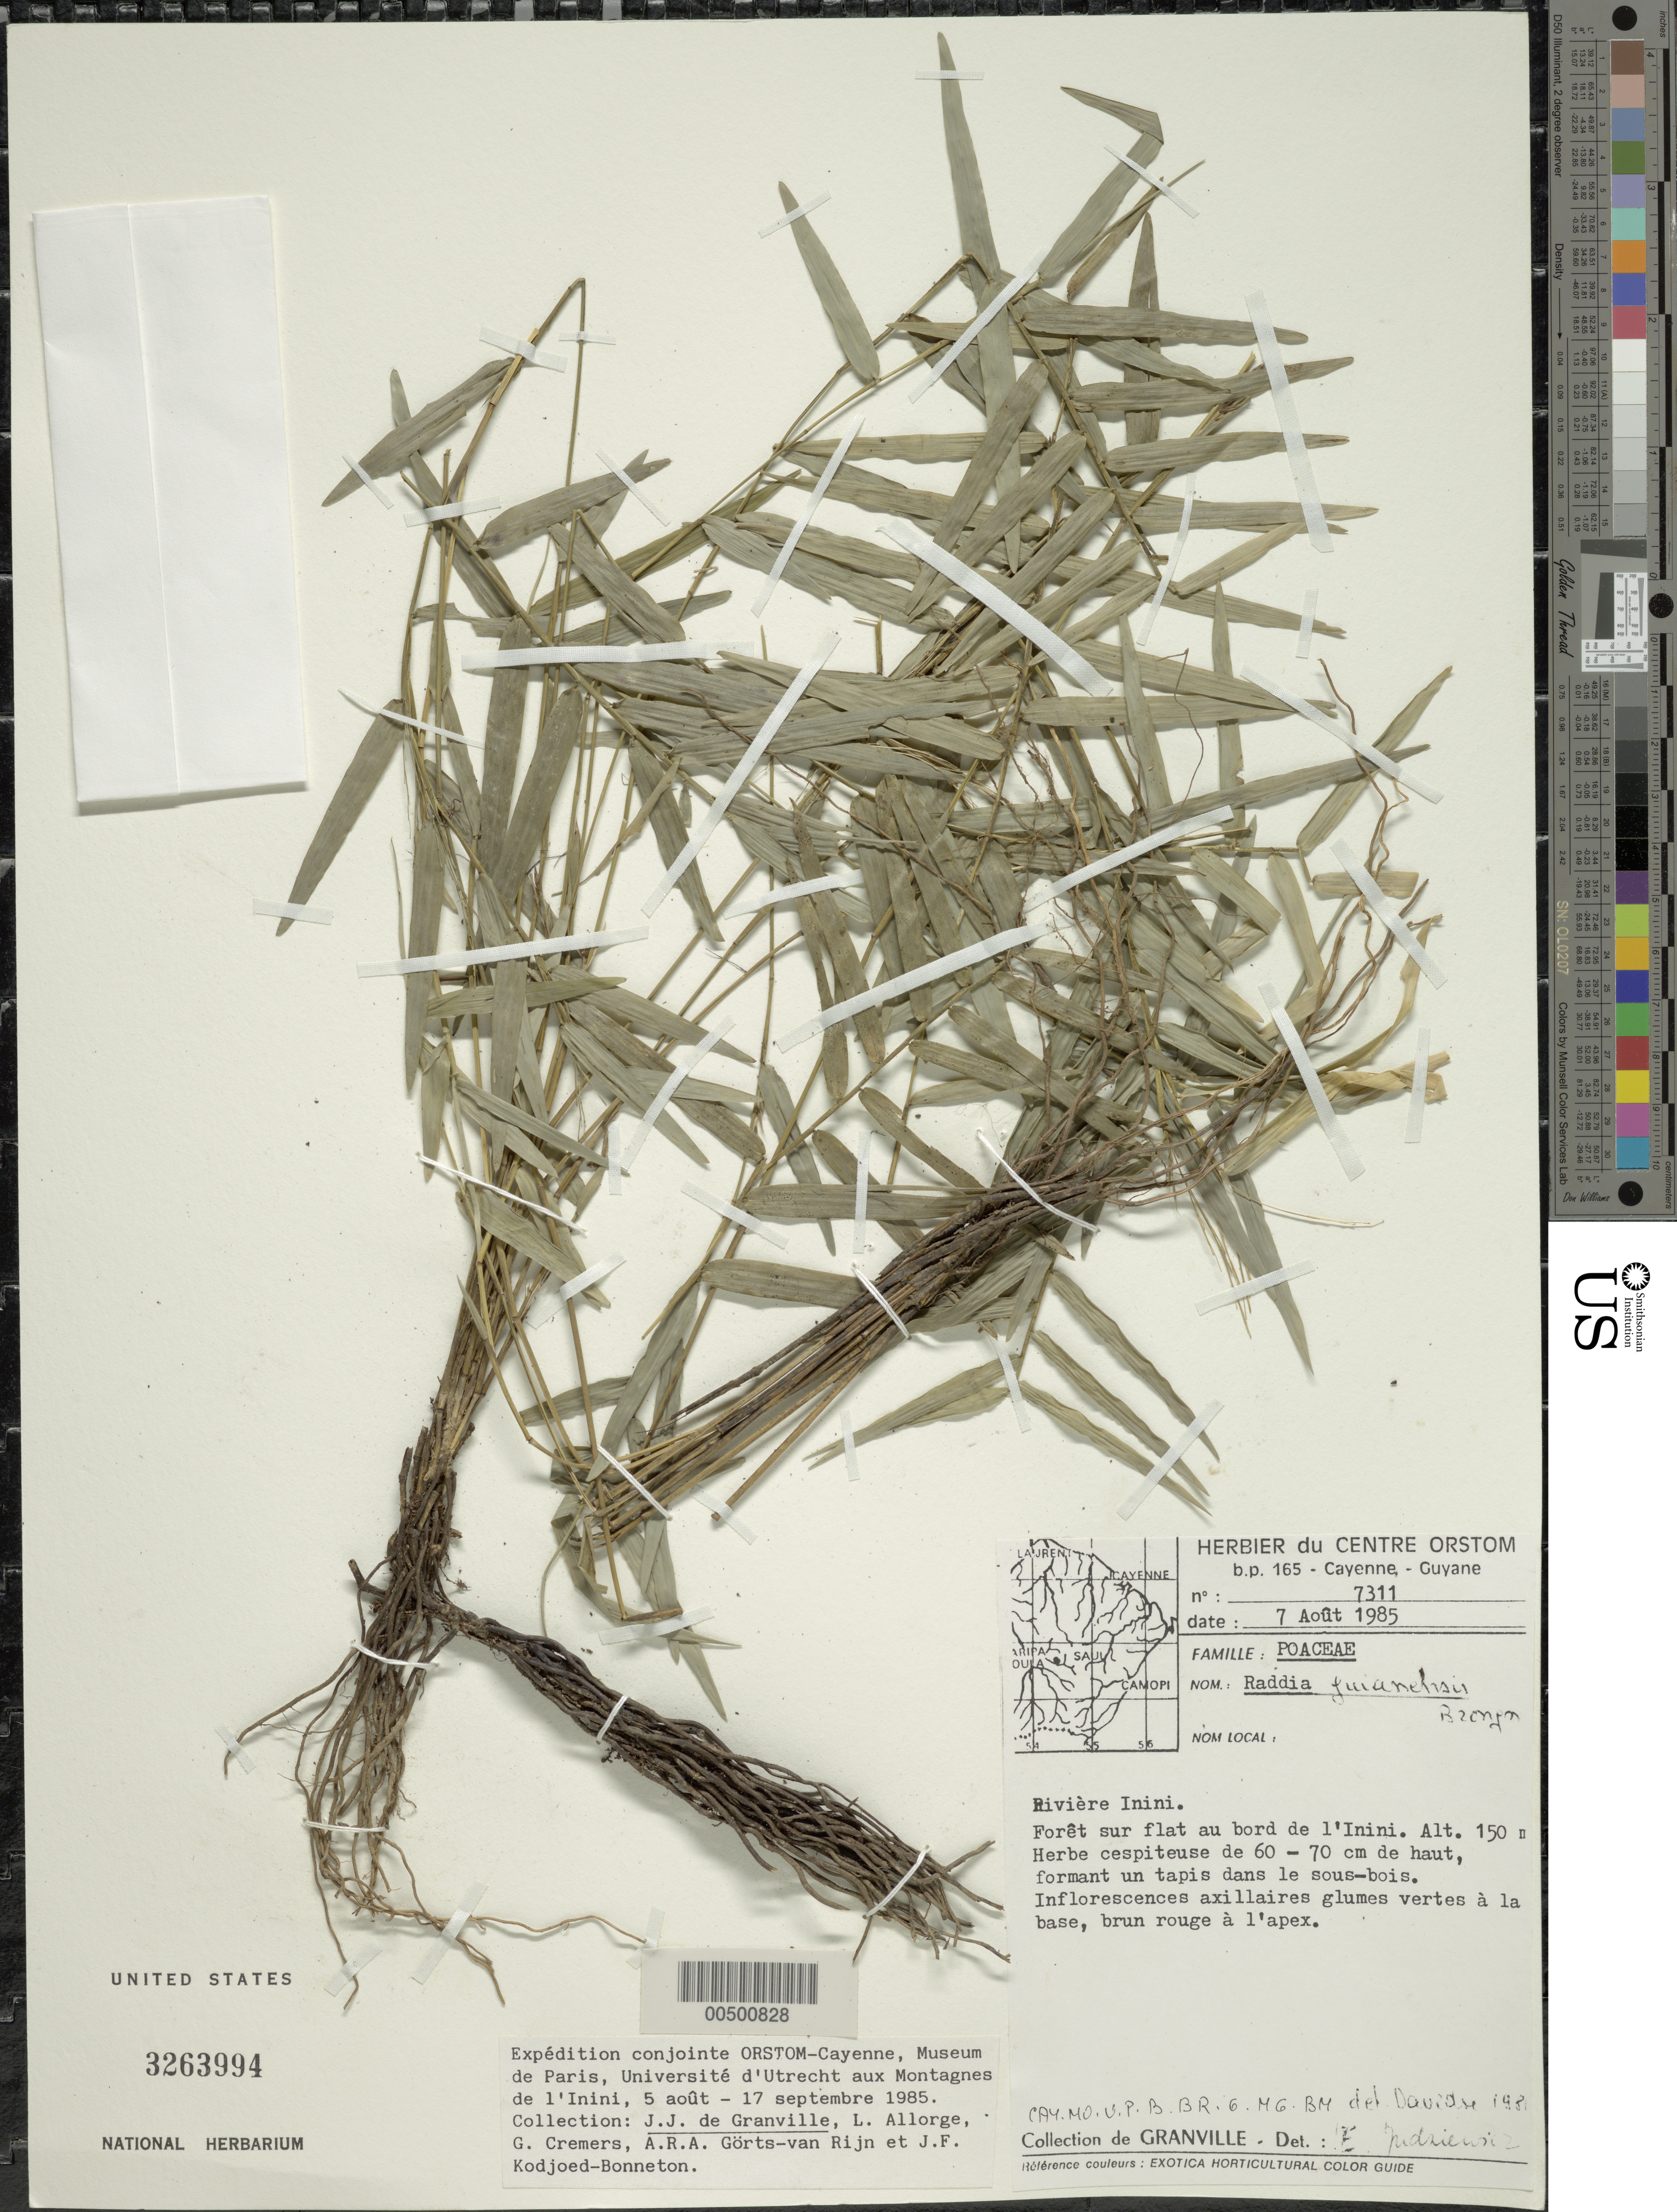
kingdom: Plantae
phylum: Tracheophyta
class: Liliopsida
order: Poales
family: Poaceae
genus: Raddia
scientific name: Raddia guianensis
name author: (Brongn.) Hitchc.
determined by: Judziewicz, E. J.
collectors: J.-J. de Granville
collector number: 7311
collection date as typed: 07 Aug 1985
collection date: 1985-08-07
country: French Guiana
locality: Riviere inini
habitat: Foret sur flat au bord de l'inini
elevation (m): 150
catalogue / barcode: US 3263994